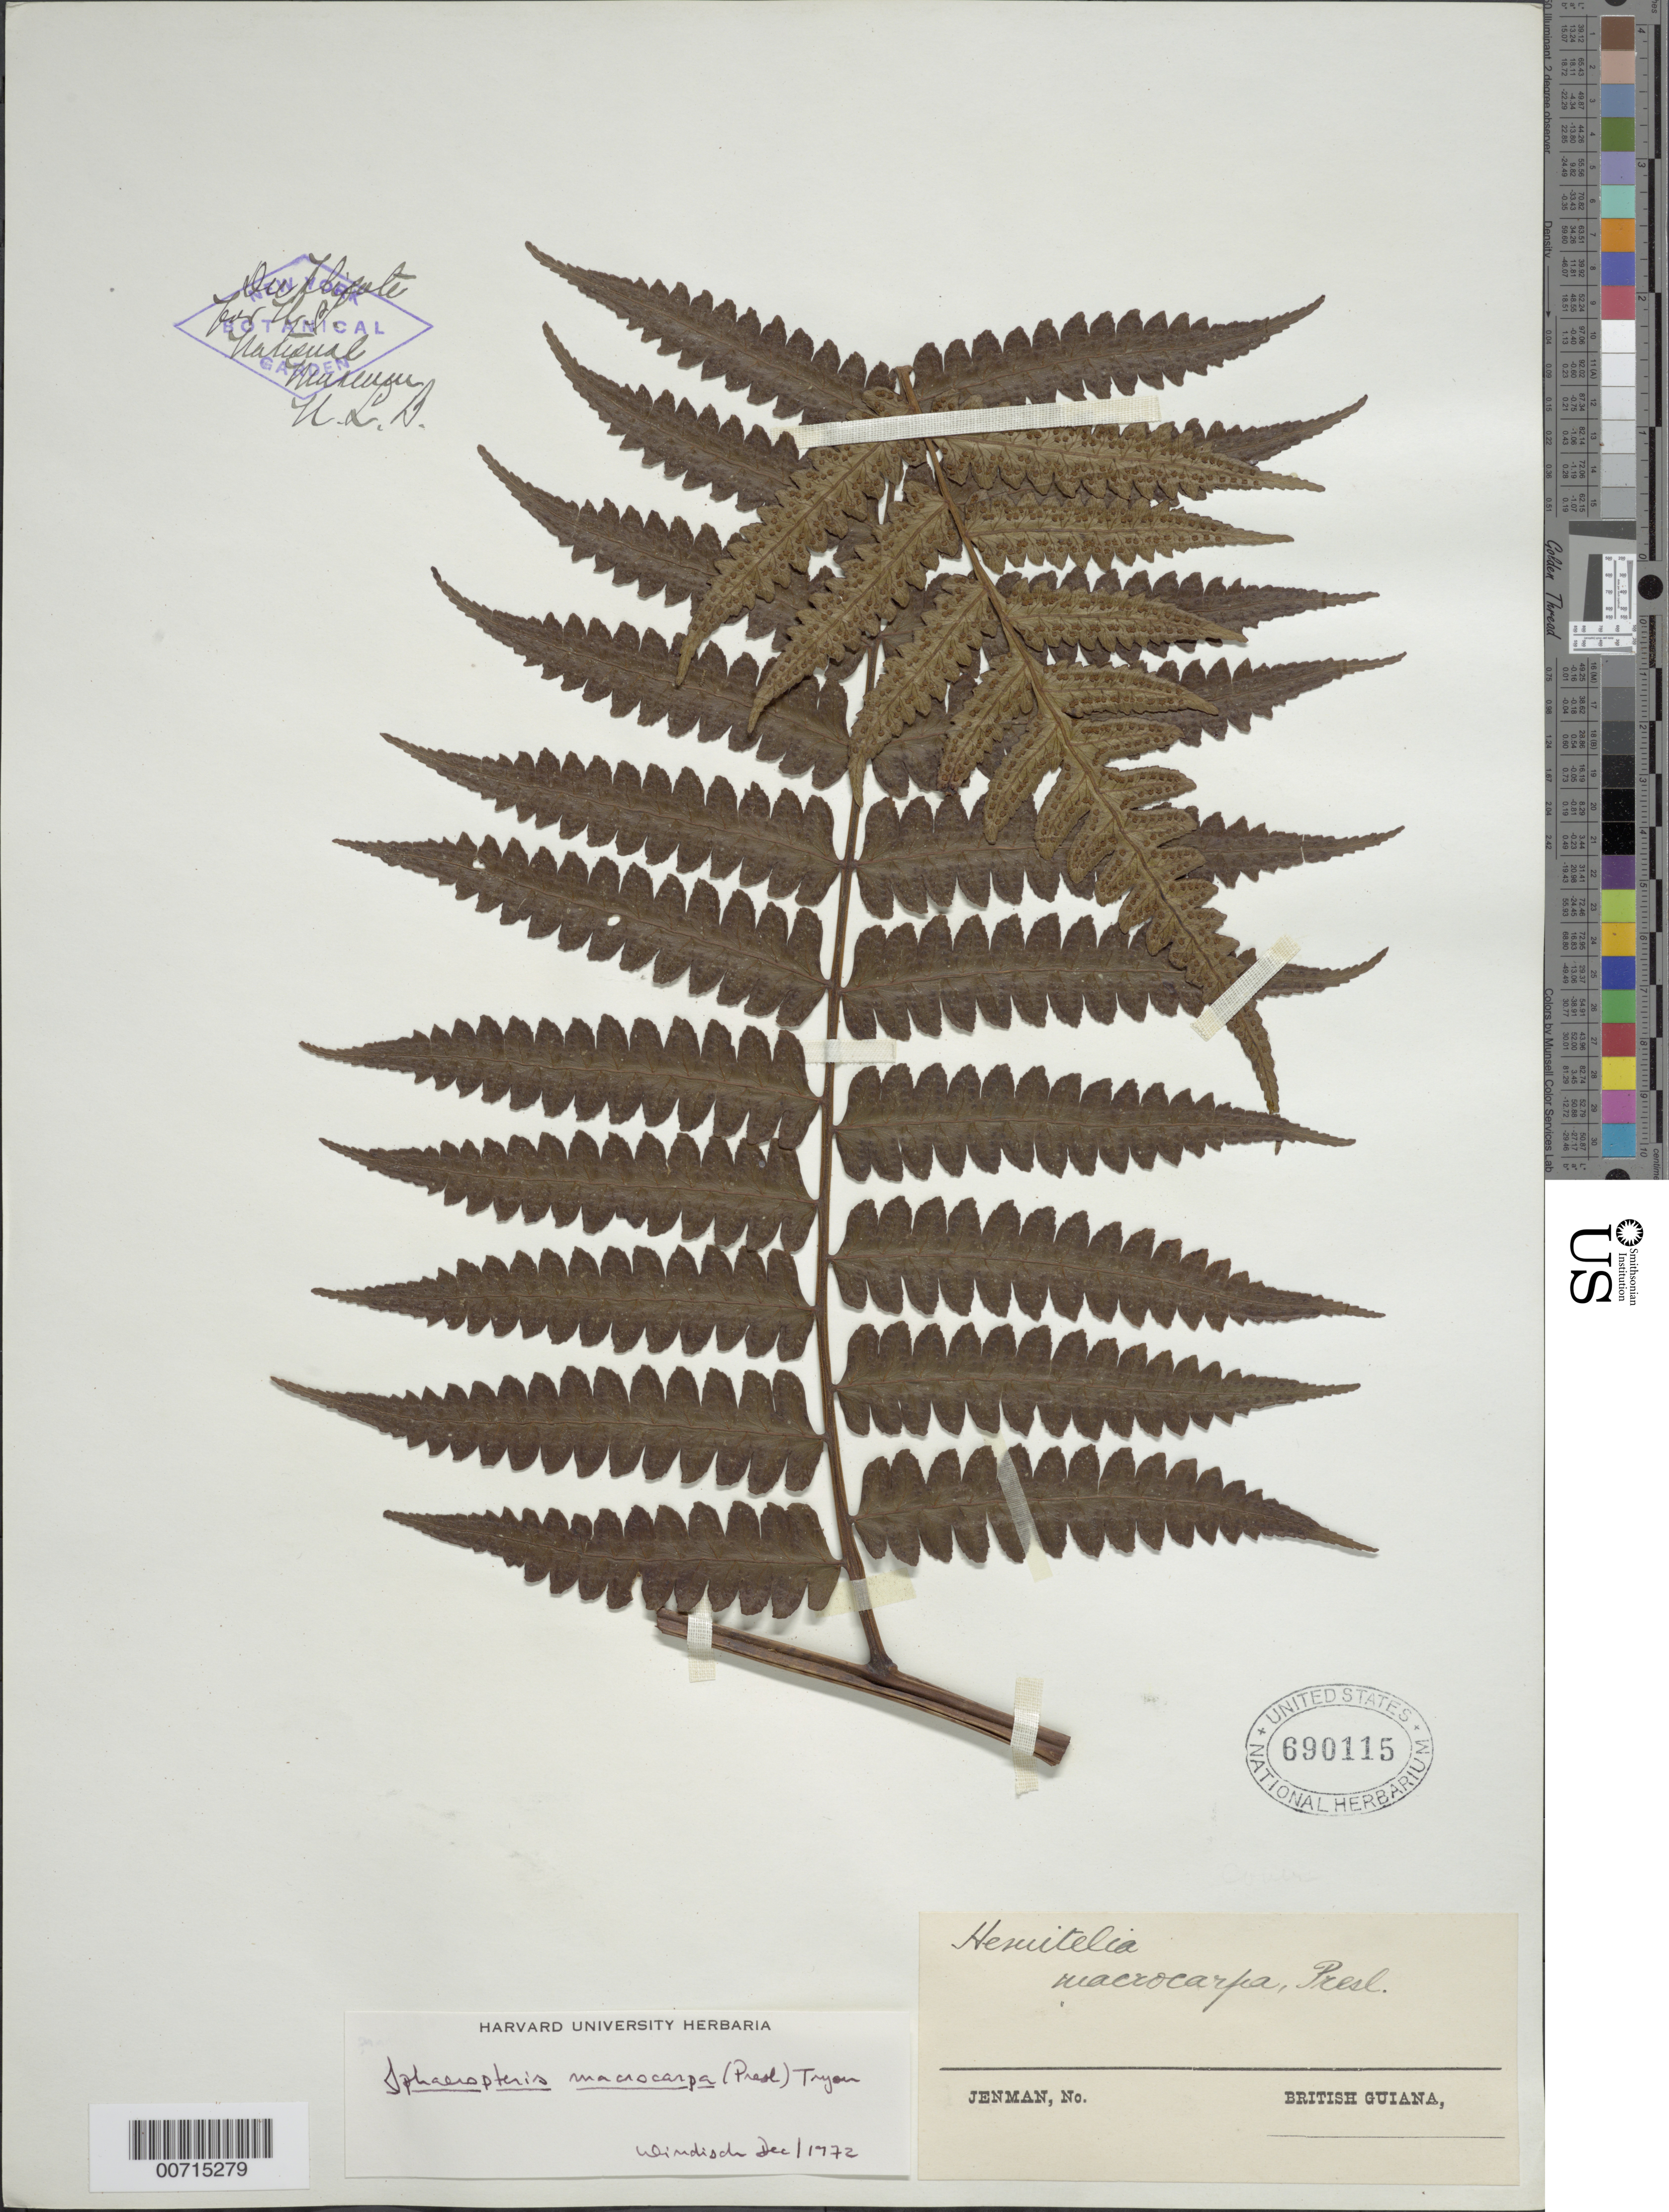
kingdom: Plantae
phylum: Tracheophyta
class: Polypodiopsida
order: Cyatheales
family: Cyatheaceae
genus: Cyathea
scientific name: Cyathea macrocarpa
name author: (C. Presl) Domin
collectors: G. S. Jenman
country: Guyana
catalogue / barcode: US 690115